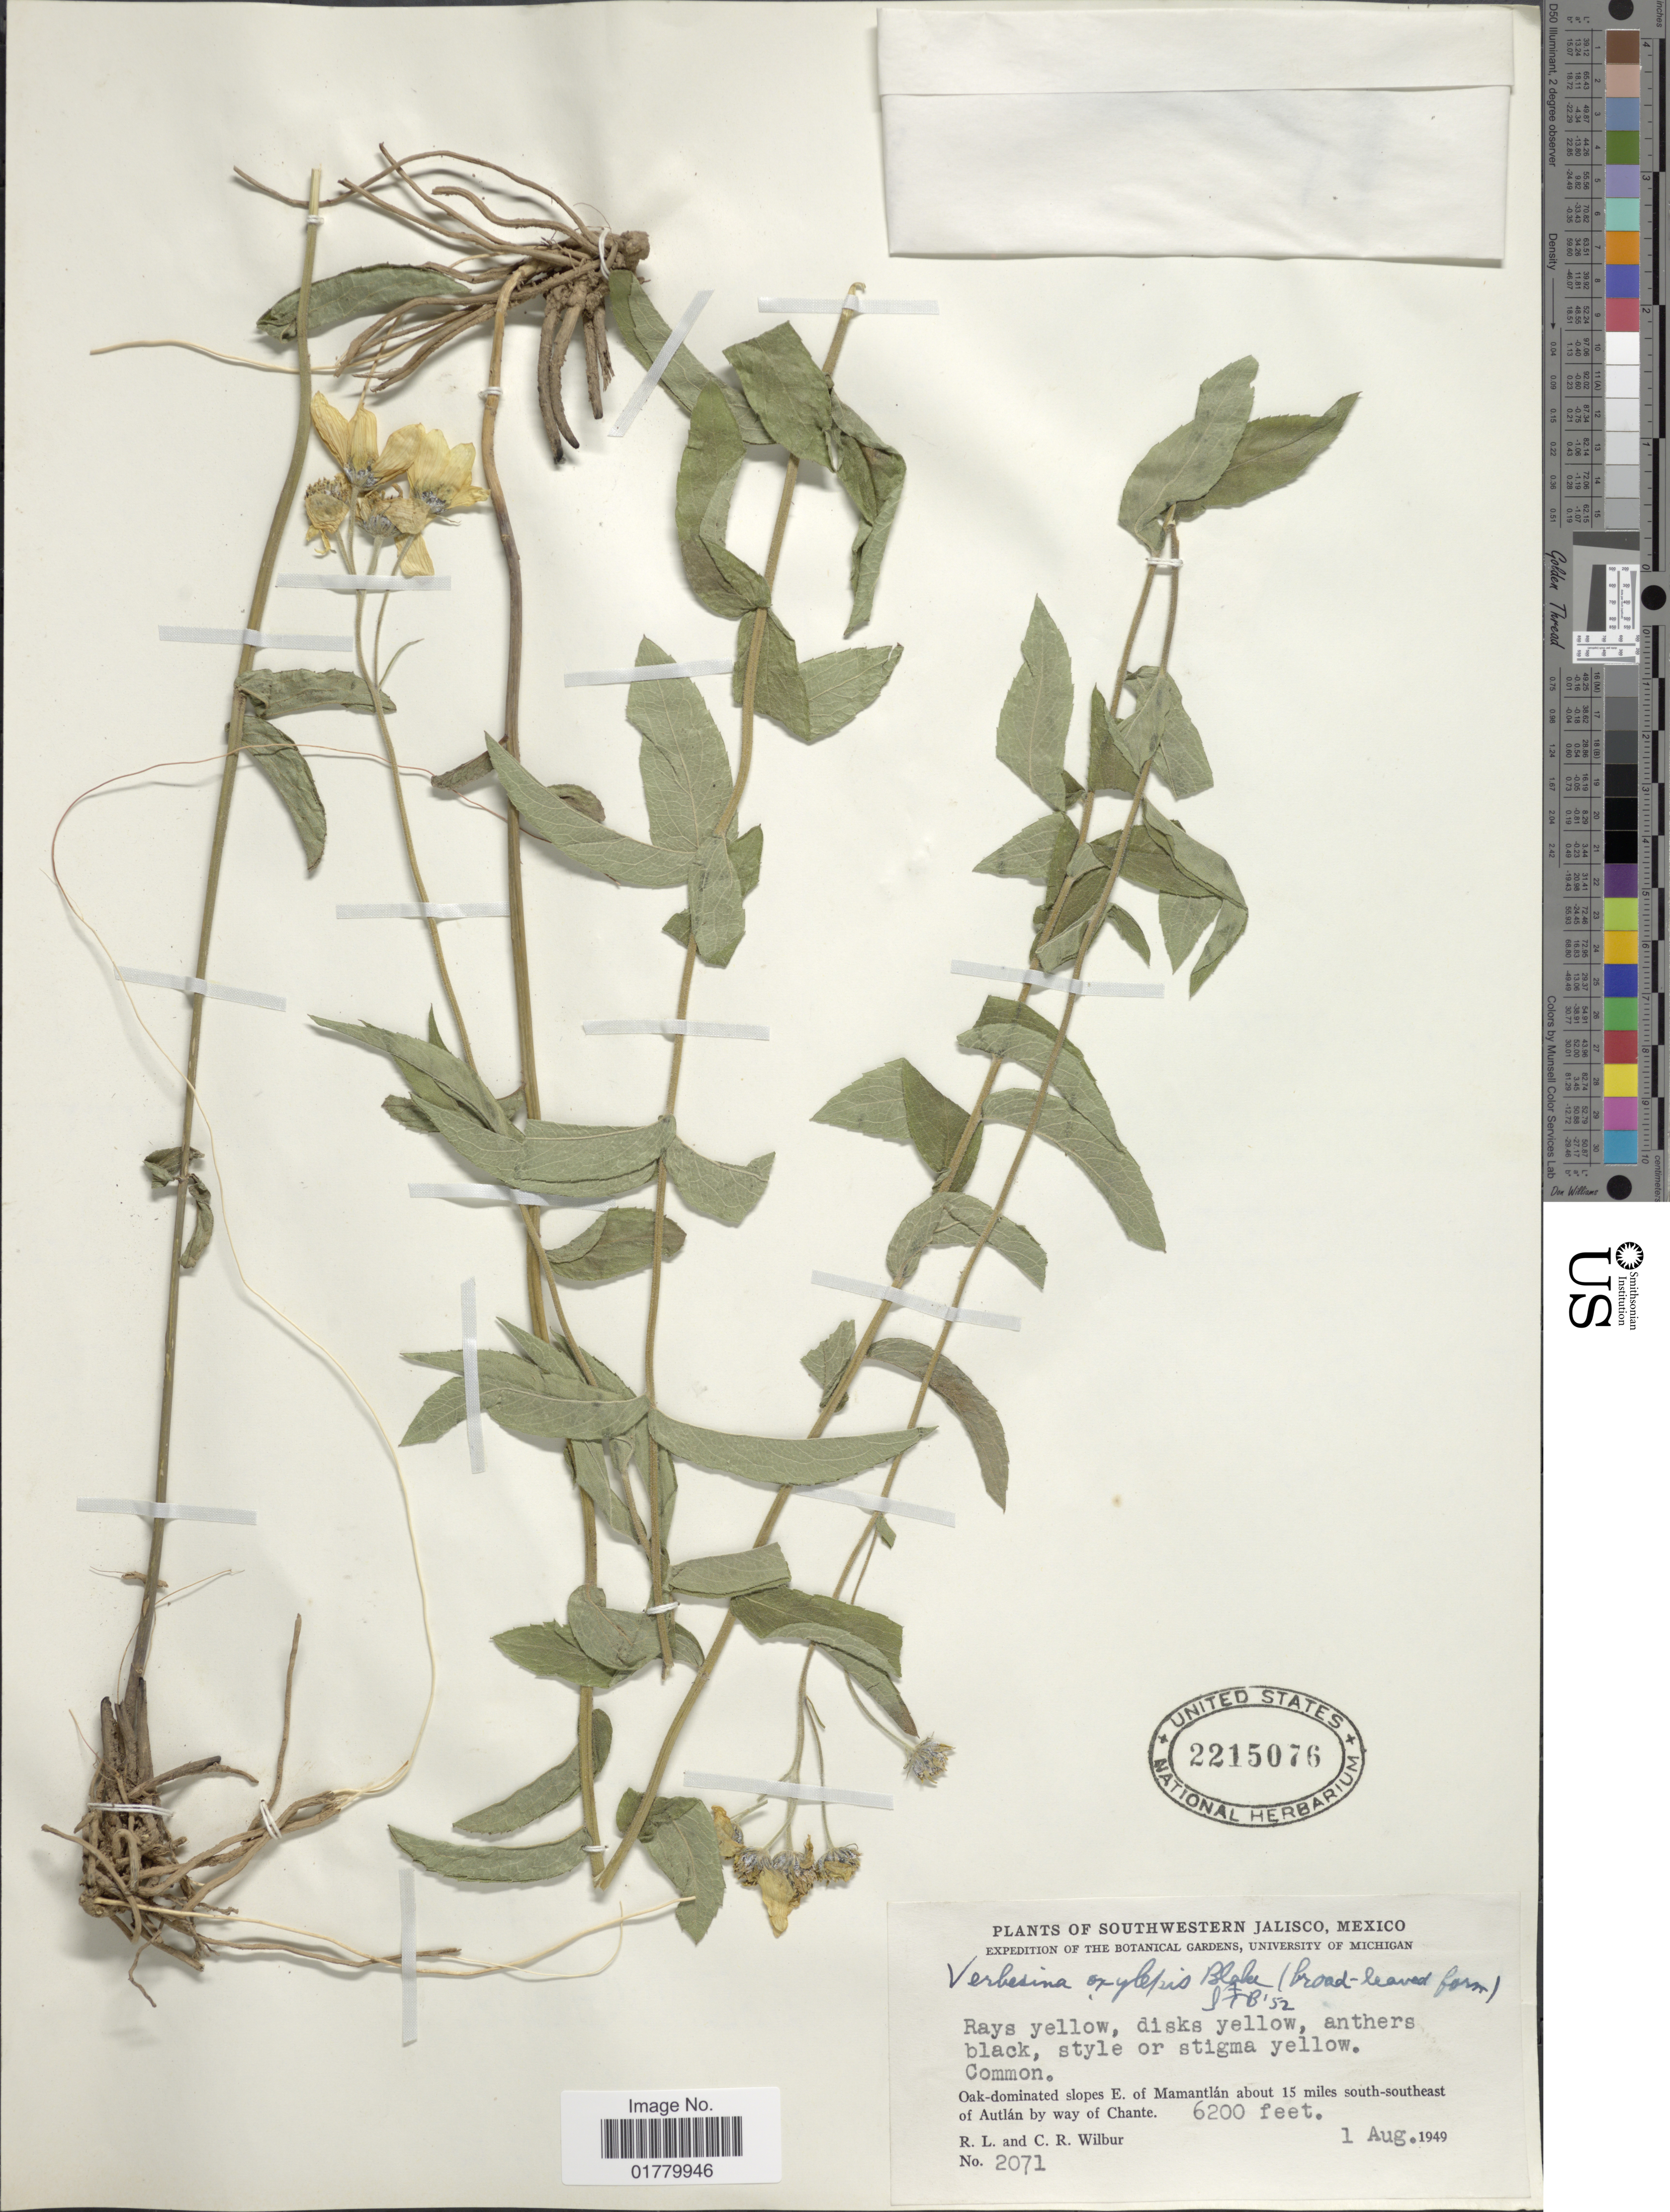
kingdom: Plantae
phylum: Tracheophyta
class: Magnoliopsida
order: Asterales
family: Asteraceae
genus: Verbesina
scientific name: Verbesina oxylepis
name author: S.F. Blake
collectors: R. L. Wilbur & C. Wilbur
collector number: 2071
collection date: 1949-08-01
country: Mexico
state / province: Jalisco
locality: Southwestern Jalisco, Oak-dominated slopes E. of Mamantlán about 15 miles south-southeast of Autlán by way of Chante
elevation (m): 1890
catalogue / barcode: US 2215076